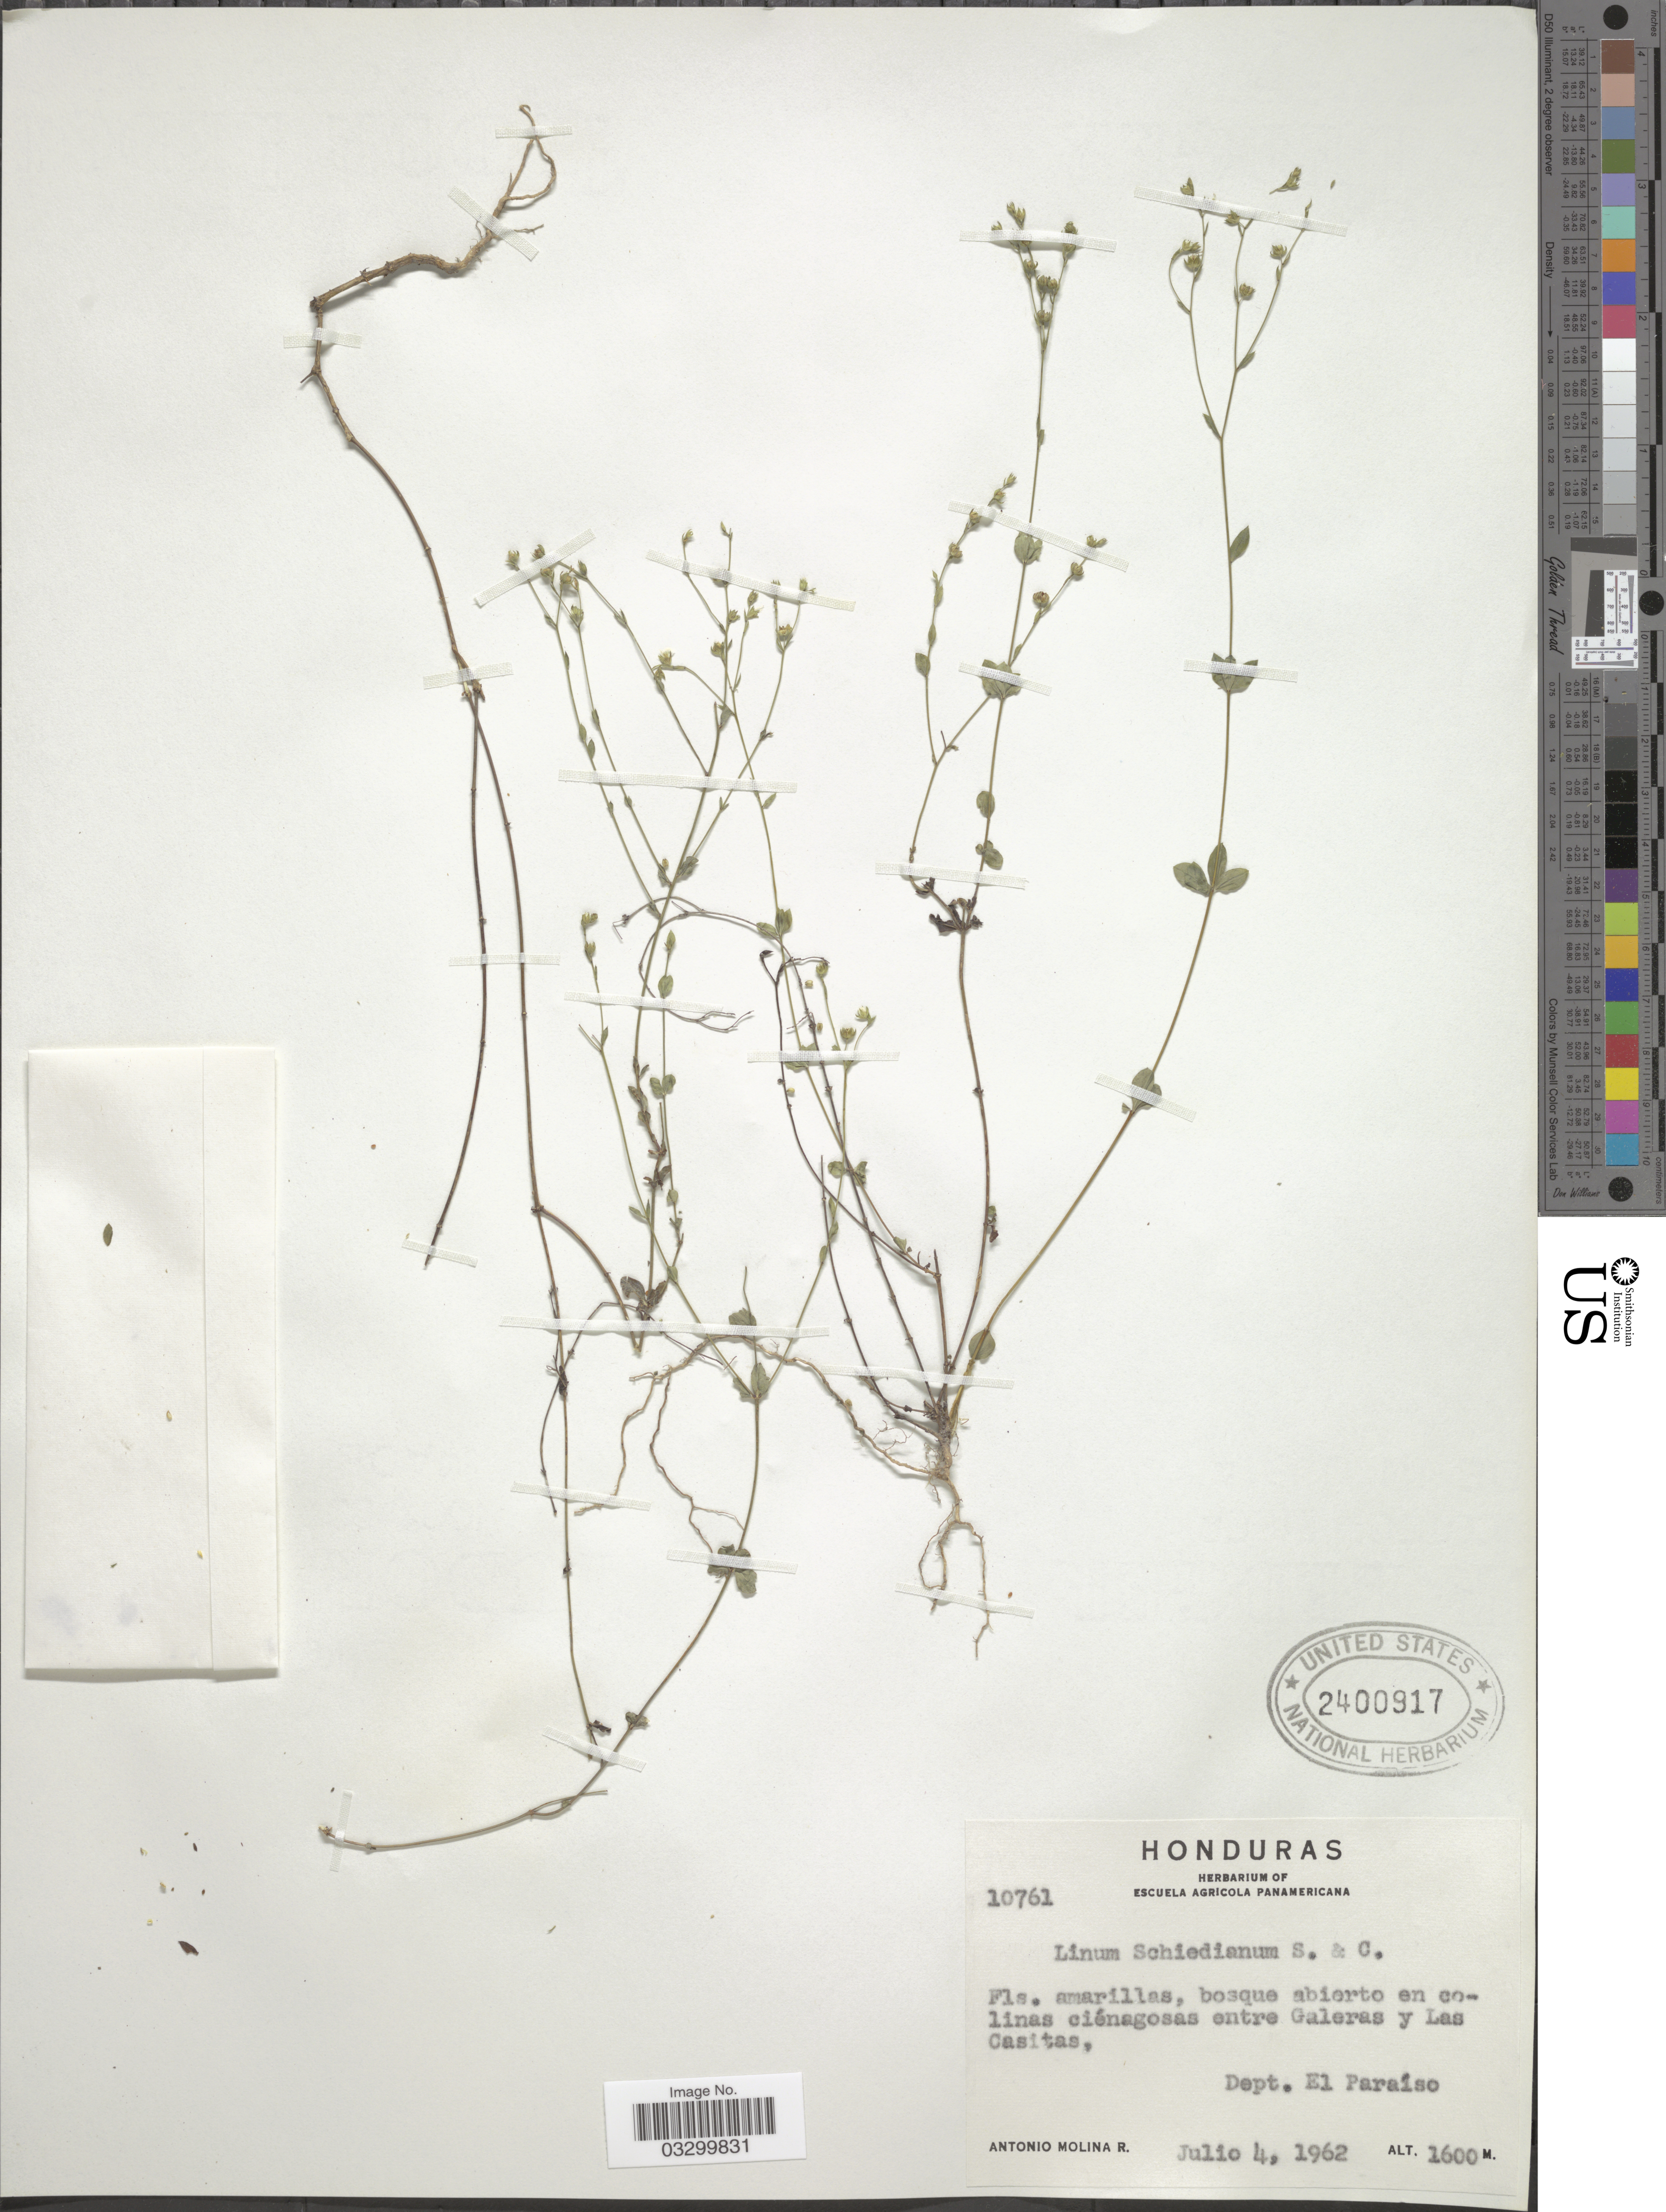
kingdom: Plantae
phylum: Tracheophyta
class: Magnoliopsida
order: Malpighiales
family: Linaceae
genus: Linum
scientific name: Linum schiedeanum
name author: Schltdl. & Cham.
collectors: A. Molina R.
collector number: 10761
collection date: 1962-07-04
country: Honduras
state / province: El Paraíso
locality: Bosque abierto en colinas ciénagosas entre Galeras y Las Casitas, Dept. El Paraíso.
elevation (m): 1600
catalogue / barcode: US 2400917